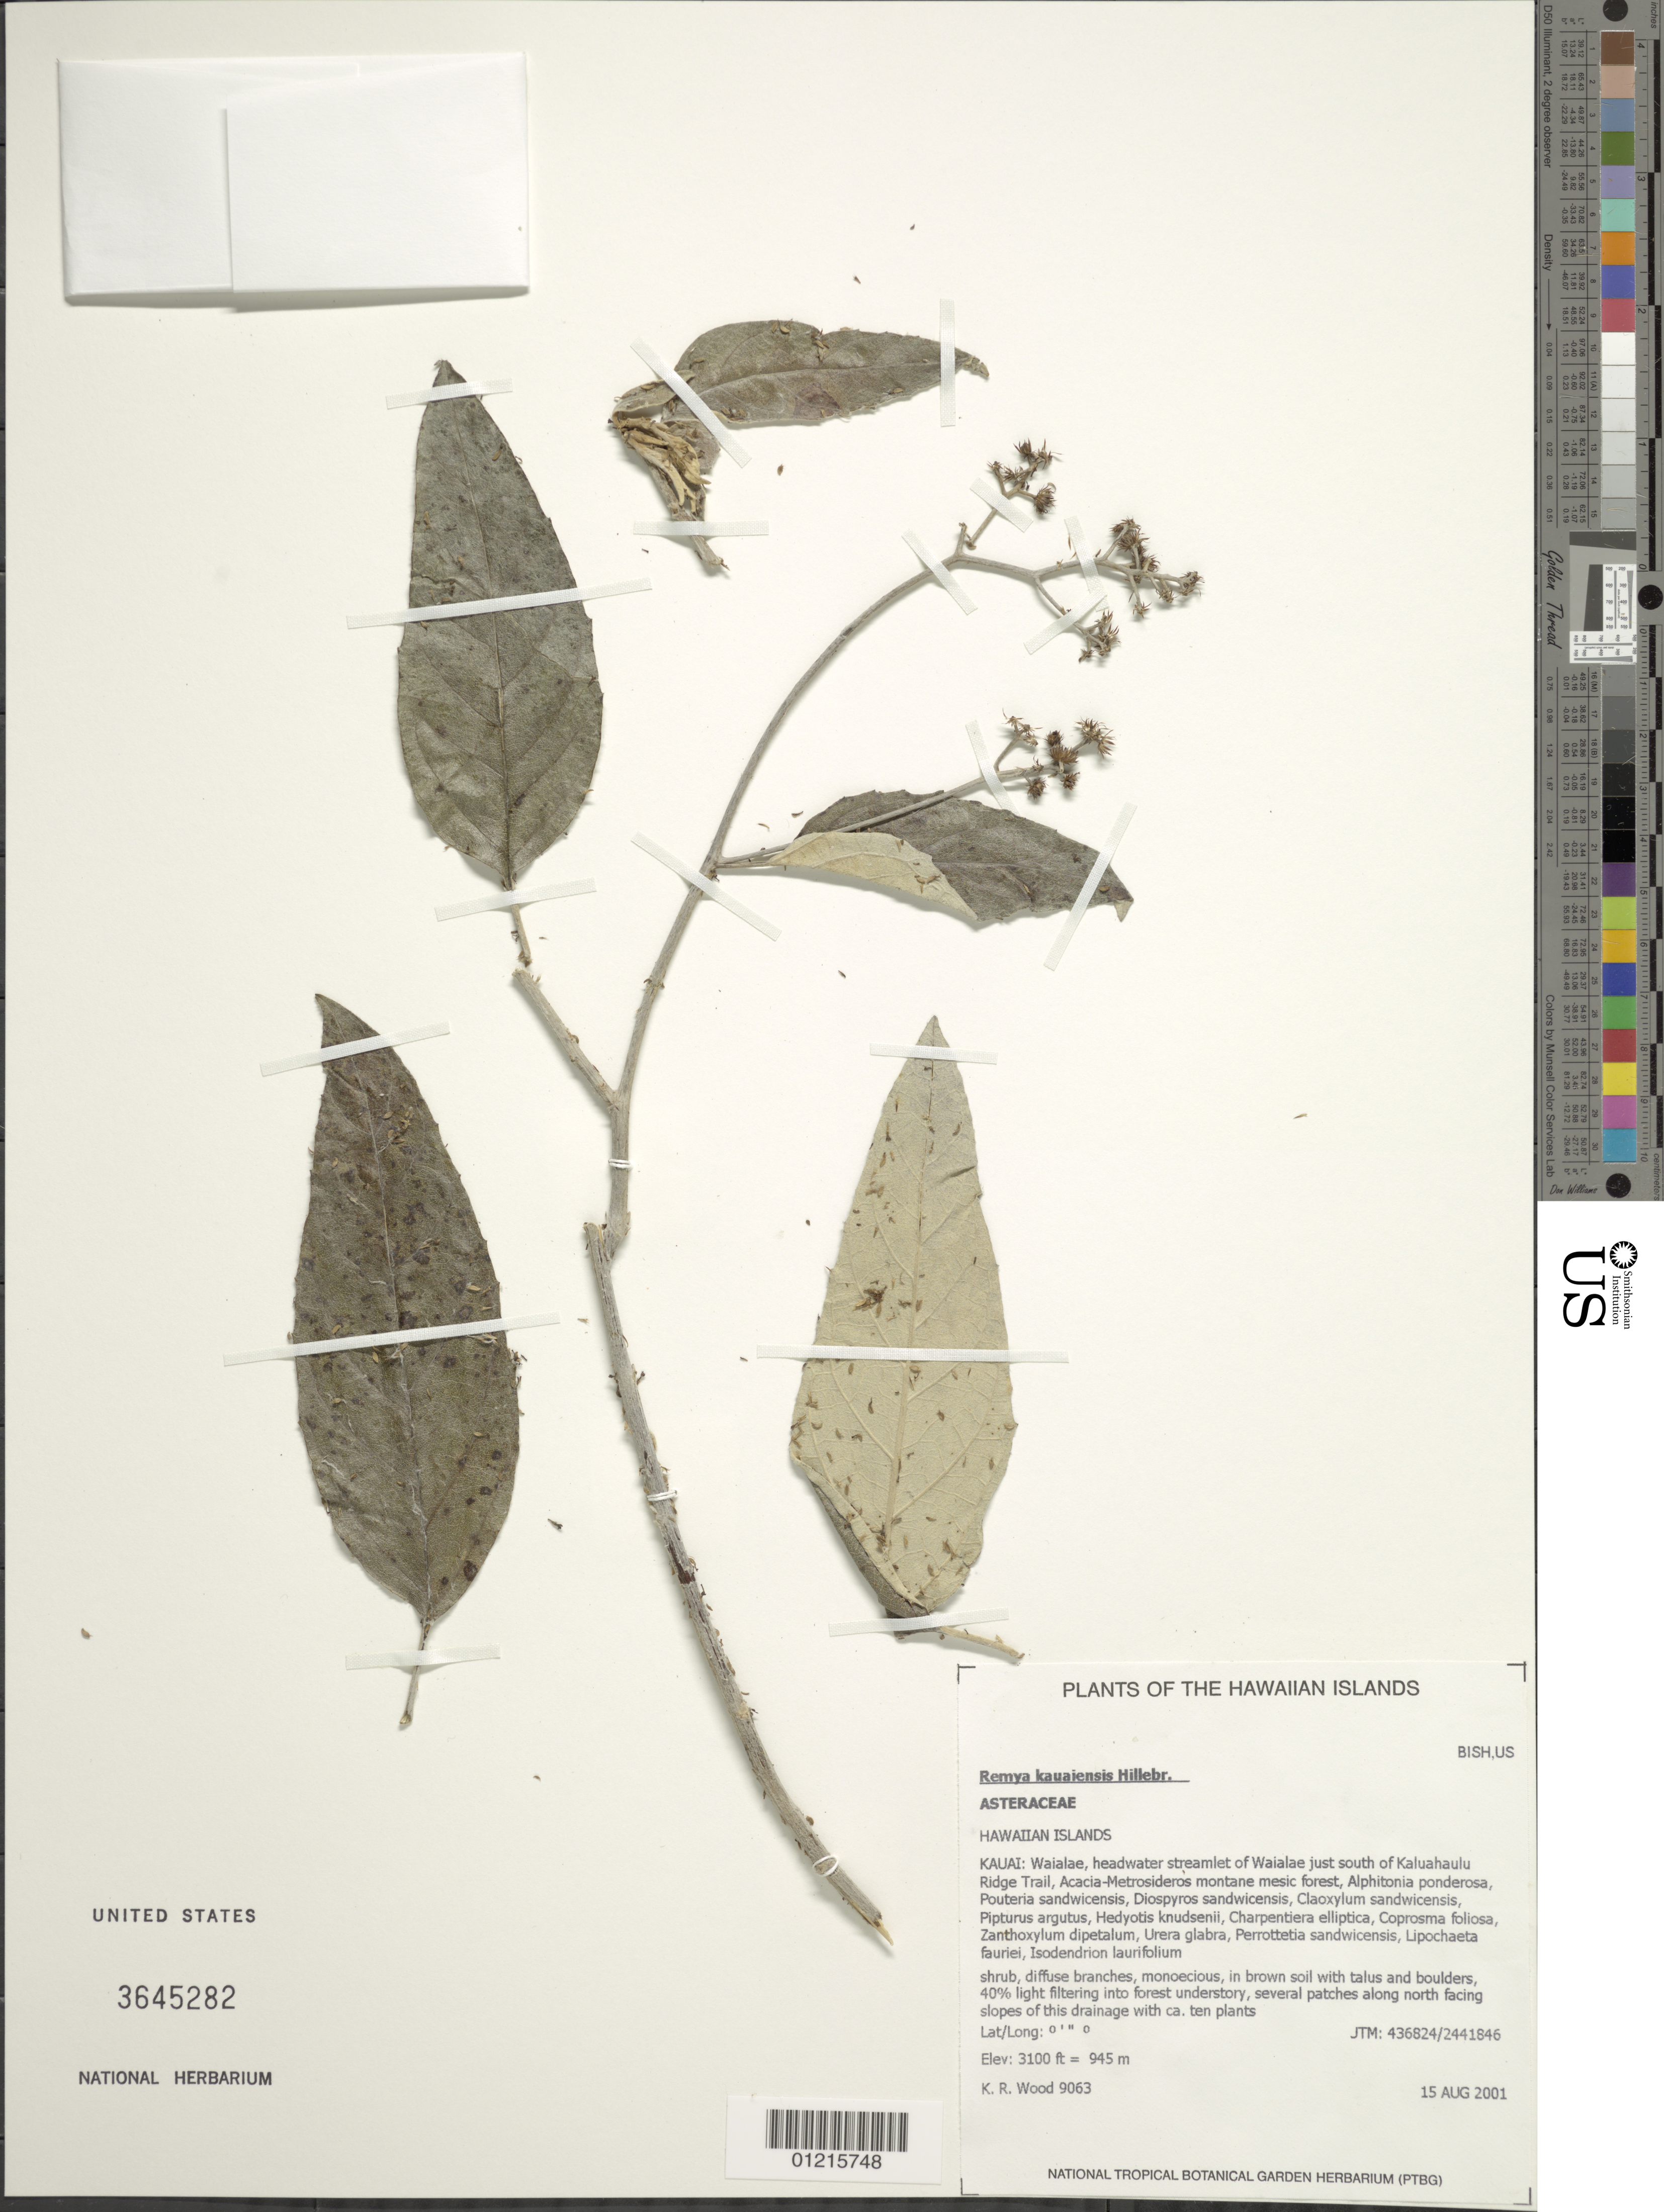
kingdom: Plantae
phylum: Tracheophyta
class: Magnoliopsida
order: Asterales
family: Asteraceae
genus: Remya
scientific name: Remya kauaiensis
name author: Hillebr.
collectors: K. R. Wood & S. P. Perlman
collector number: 9063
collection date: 2001-08-15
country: United States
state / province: Hawaii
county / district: Kauai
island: Kaua'i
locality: Waialae, headwater streamlet of Waialae just south of Kaluahaulu Ridge Trail.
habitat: Montane mesic forest.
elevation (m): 945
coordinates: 436824, 2441846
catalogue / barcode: US 3645282